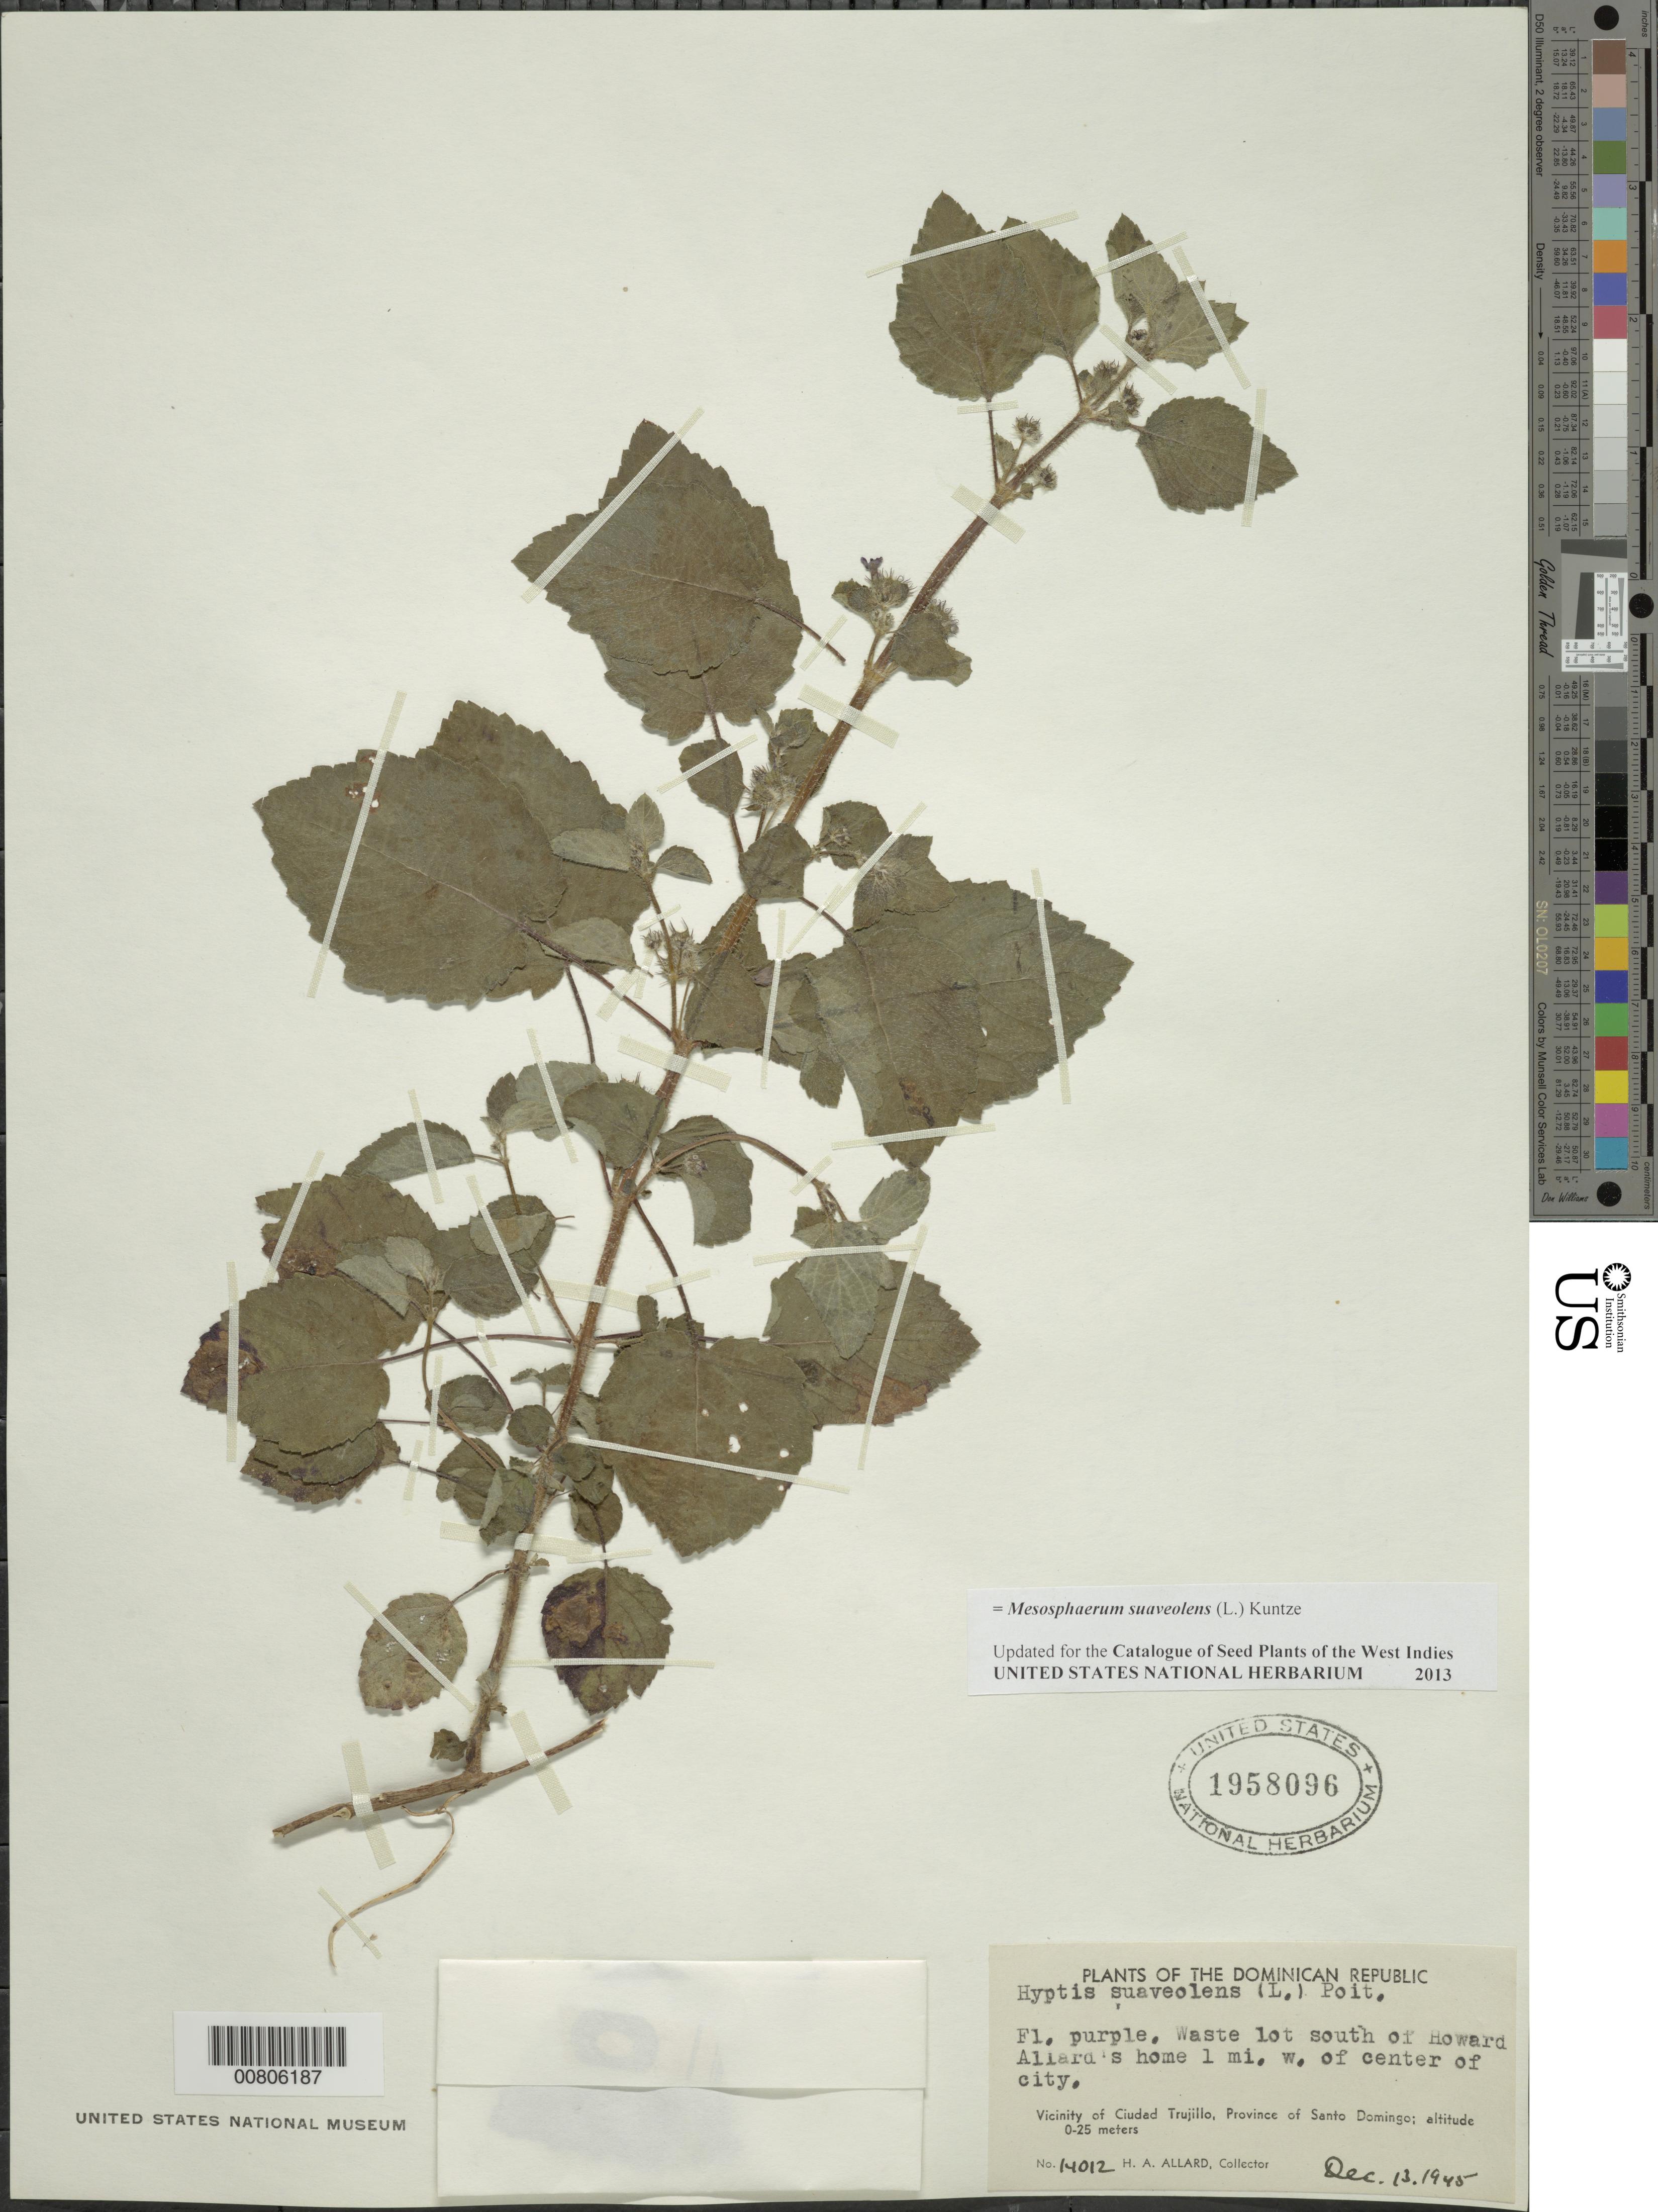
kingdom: Plantae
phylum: Tracheophyta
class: Magnoliopsida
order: Lamiales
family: Lamiaceae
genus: Mesosphaerum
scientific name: Mesosphaerum suaveolens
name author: (L.) Kuntze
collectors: H. A. Allard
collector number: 14012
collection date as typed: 13 Dec 1945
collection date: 1945-12-13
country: Dominican Republic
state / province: Distrito Nacional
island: Hispaniola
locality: Vicinity of Santo Domingo, S of Howard Allard's home, 1 mi W of center of city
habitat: Waste lot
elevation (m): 0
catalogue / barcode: US 1958096